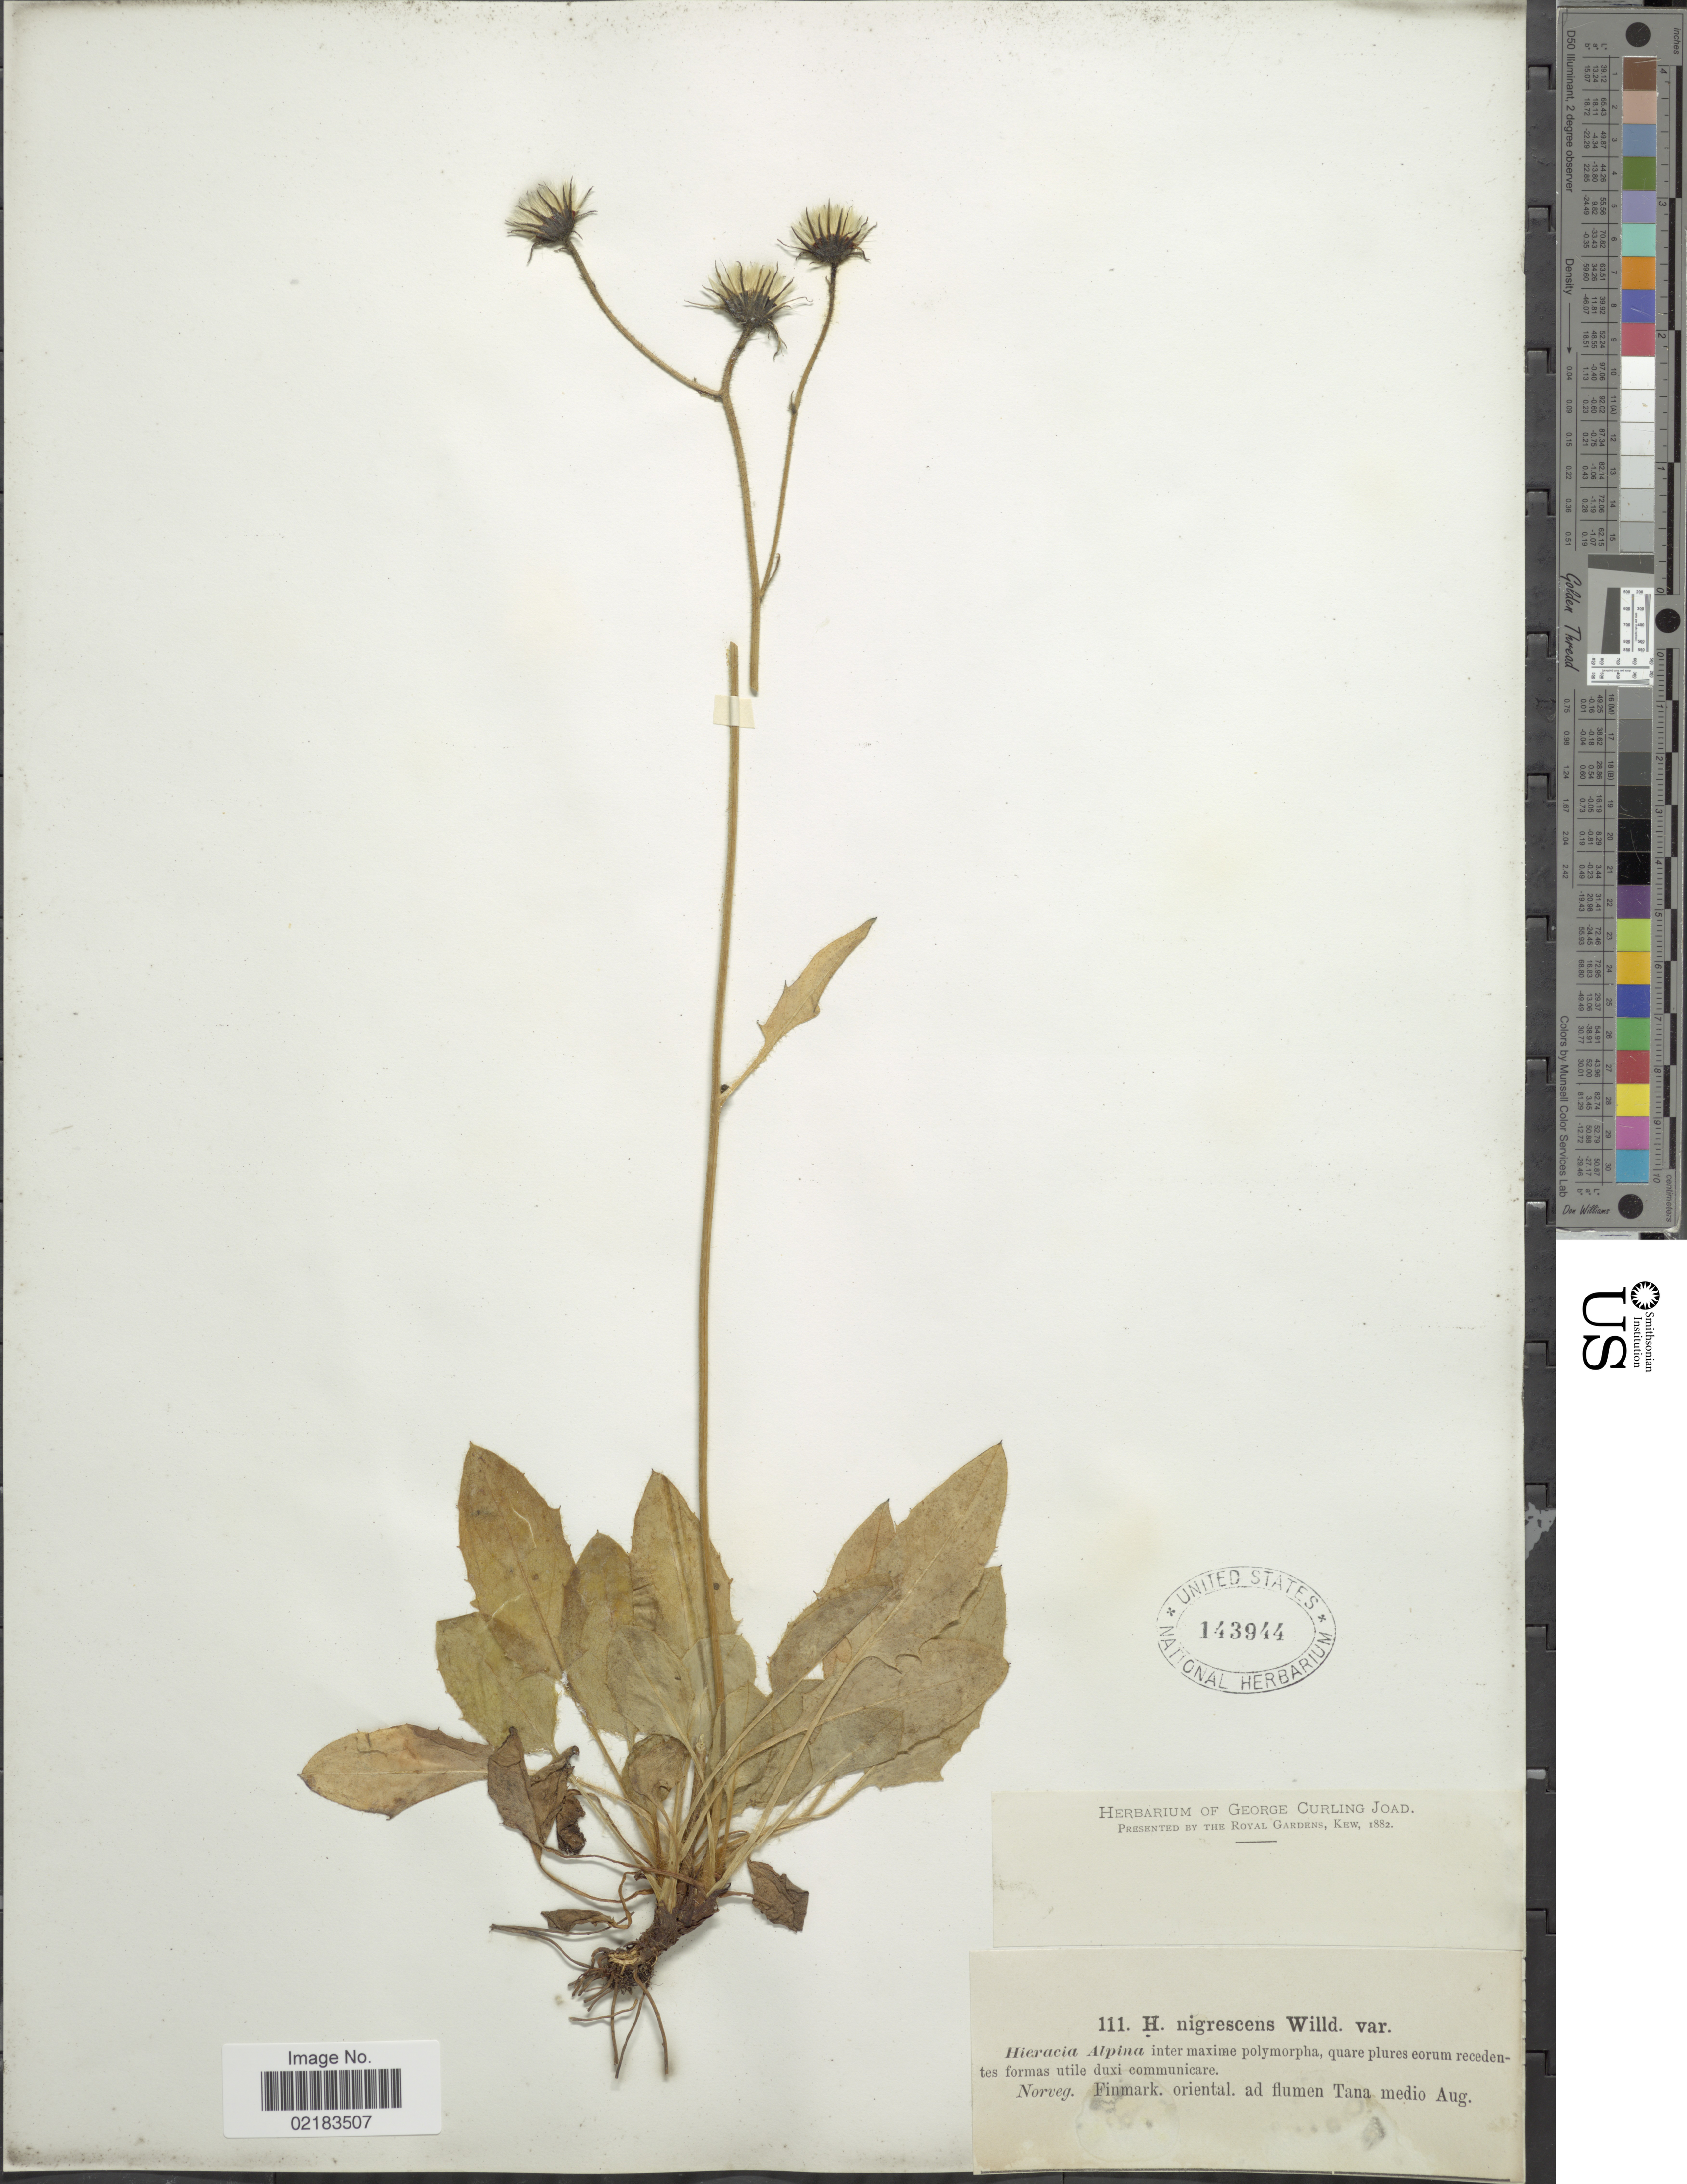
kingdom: Plantae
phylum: Tracheophyta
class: Magnoliopsida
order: Asterales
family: Asteraceae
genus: Hieracium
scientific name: Hieracium nigrescens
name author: Willd.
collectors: ex herb. George Curling Joad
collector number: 111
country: Norway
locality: Finamark. oriental. ad flumen Tana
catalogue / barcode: US 143944